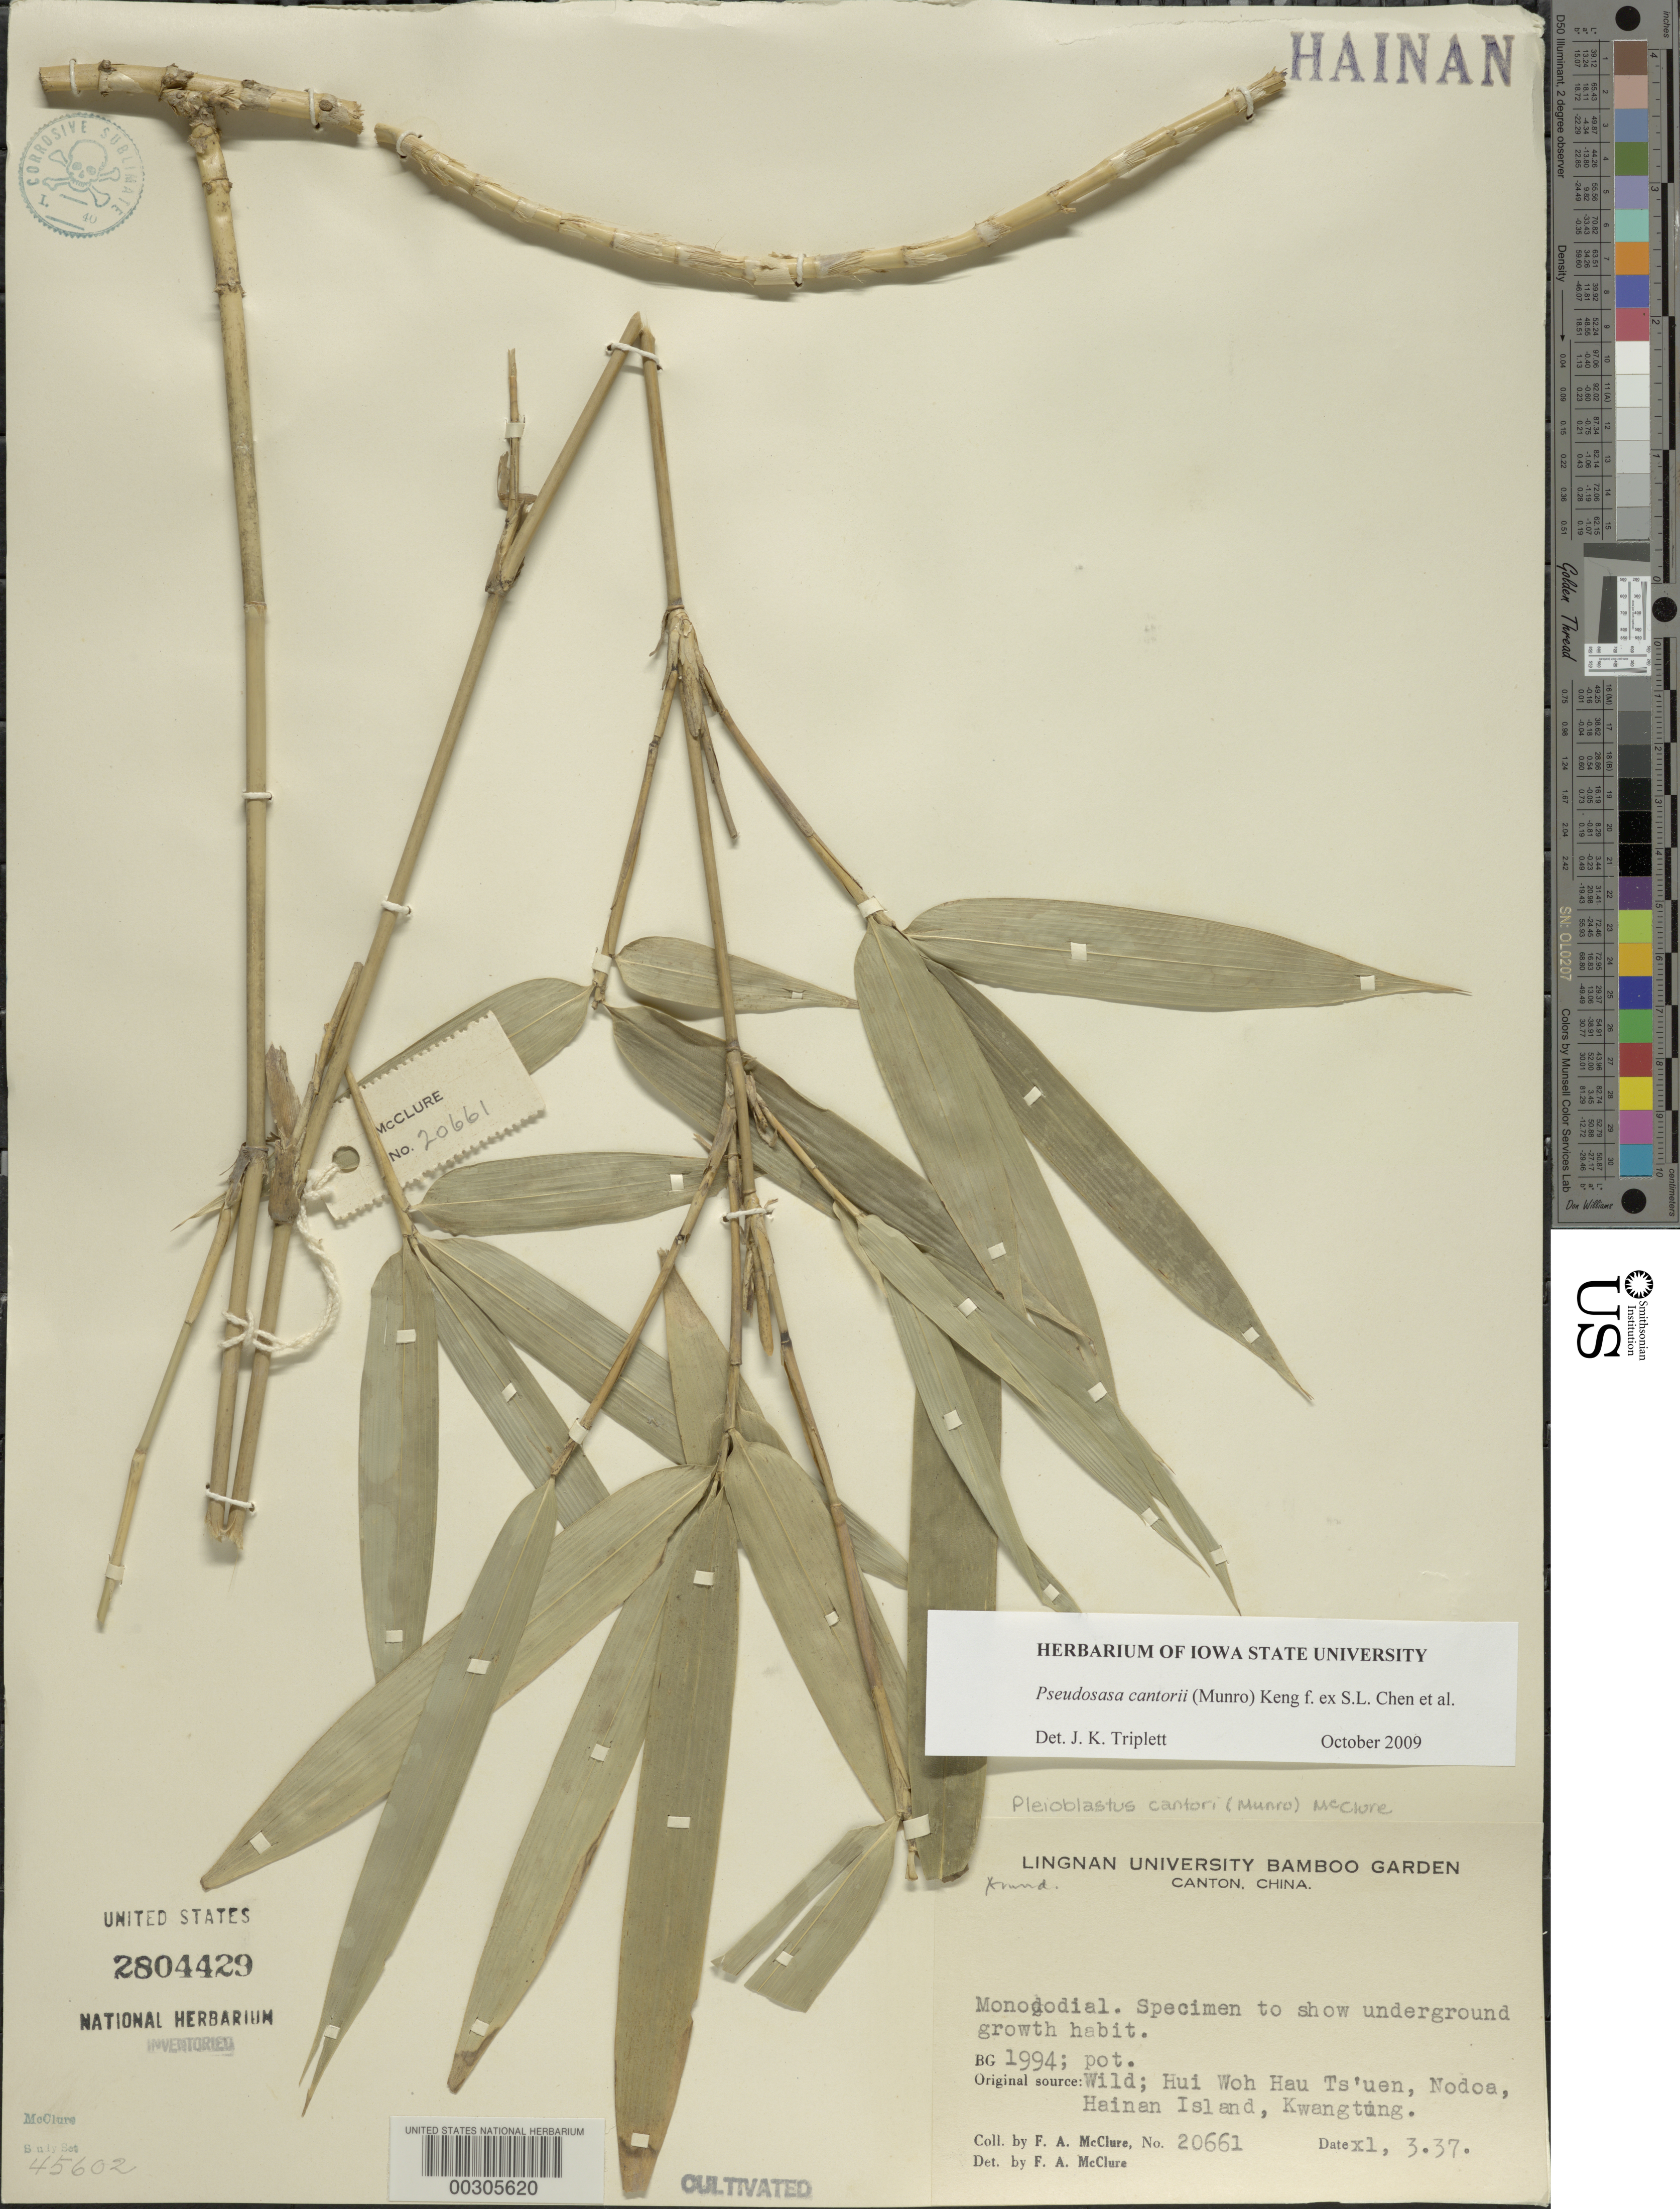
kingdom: Plantae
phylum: Tracheophyta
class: Liliopsida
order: Poales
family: Poaceae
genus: Pseudosasa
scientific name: Pseudosasa cantorii (Munro) Keng f. ex S.L. Chen et al.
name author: (Munro) Keng f. ex S.L. Chen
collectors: F. A. McClure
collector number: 20661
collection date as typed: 03 Nov 1937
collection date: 1937-11-03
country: China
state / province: Guangdong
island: Honam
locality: Lingnan univ. bg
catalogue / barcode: US 2804429